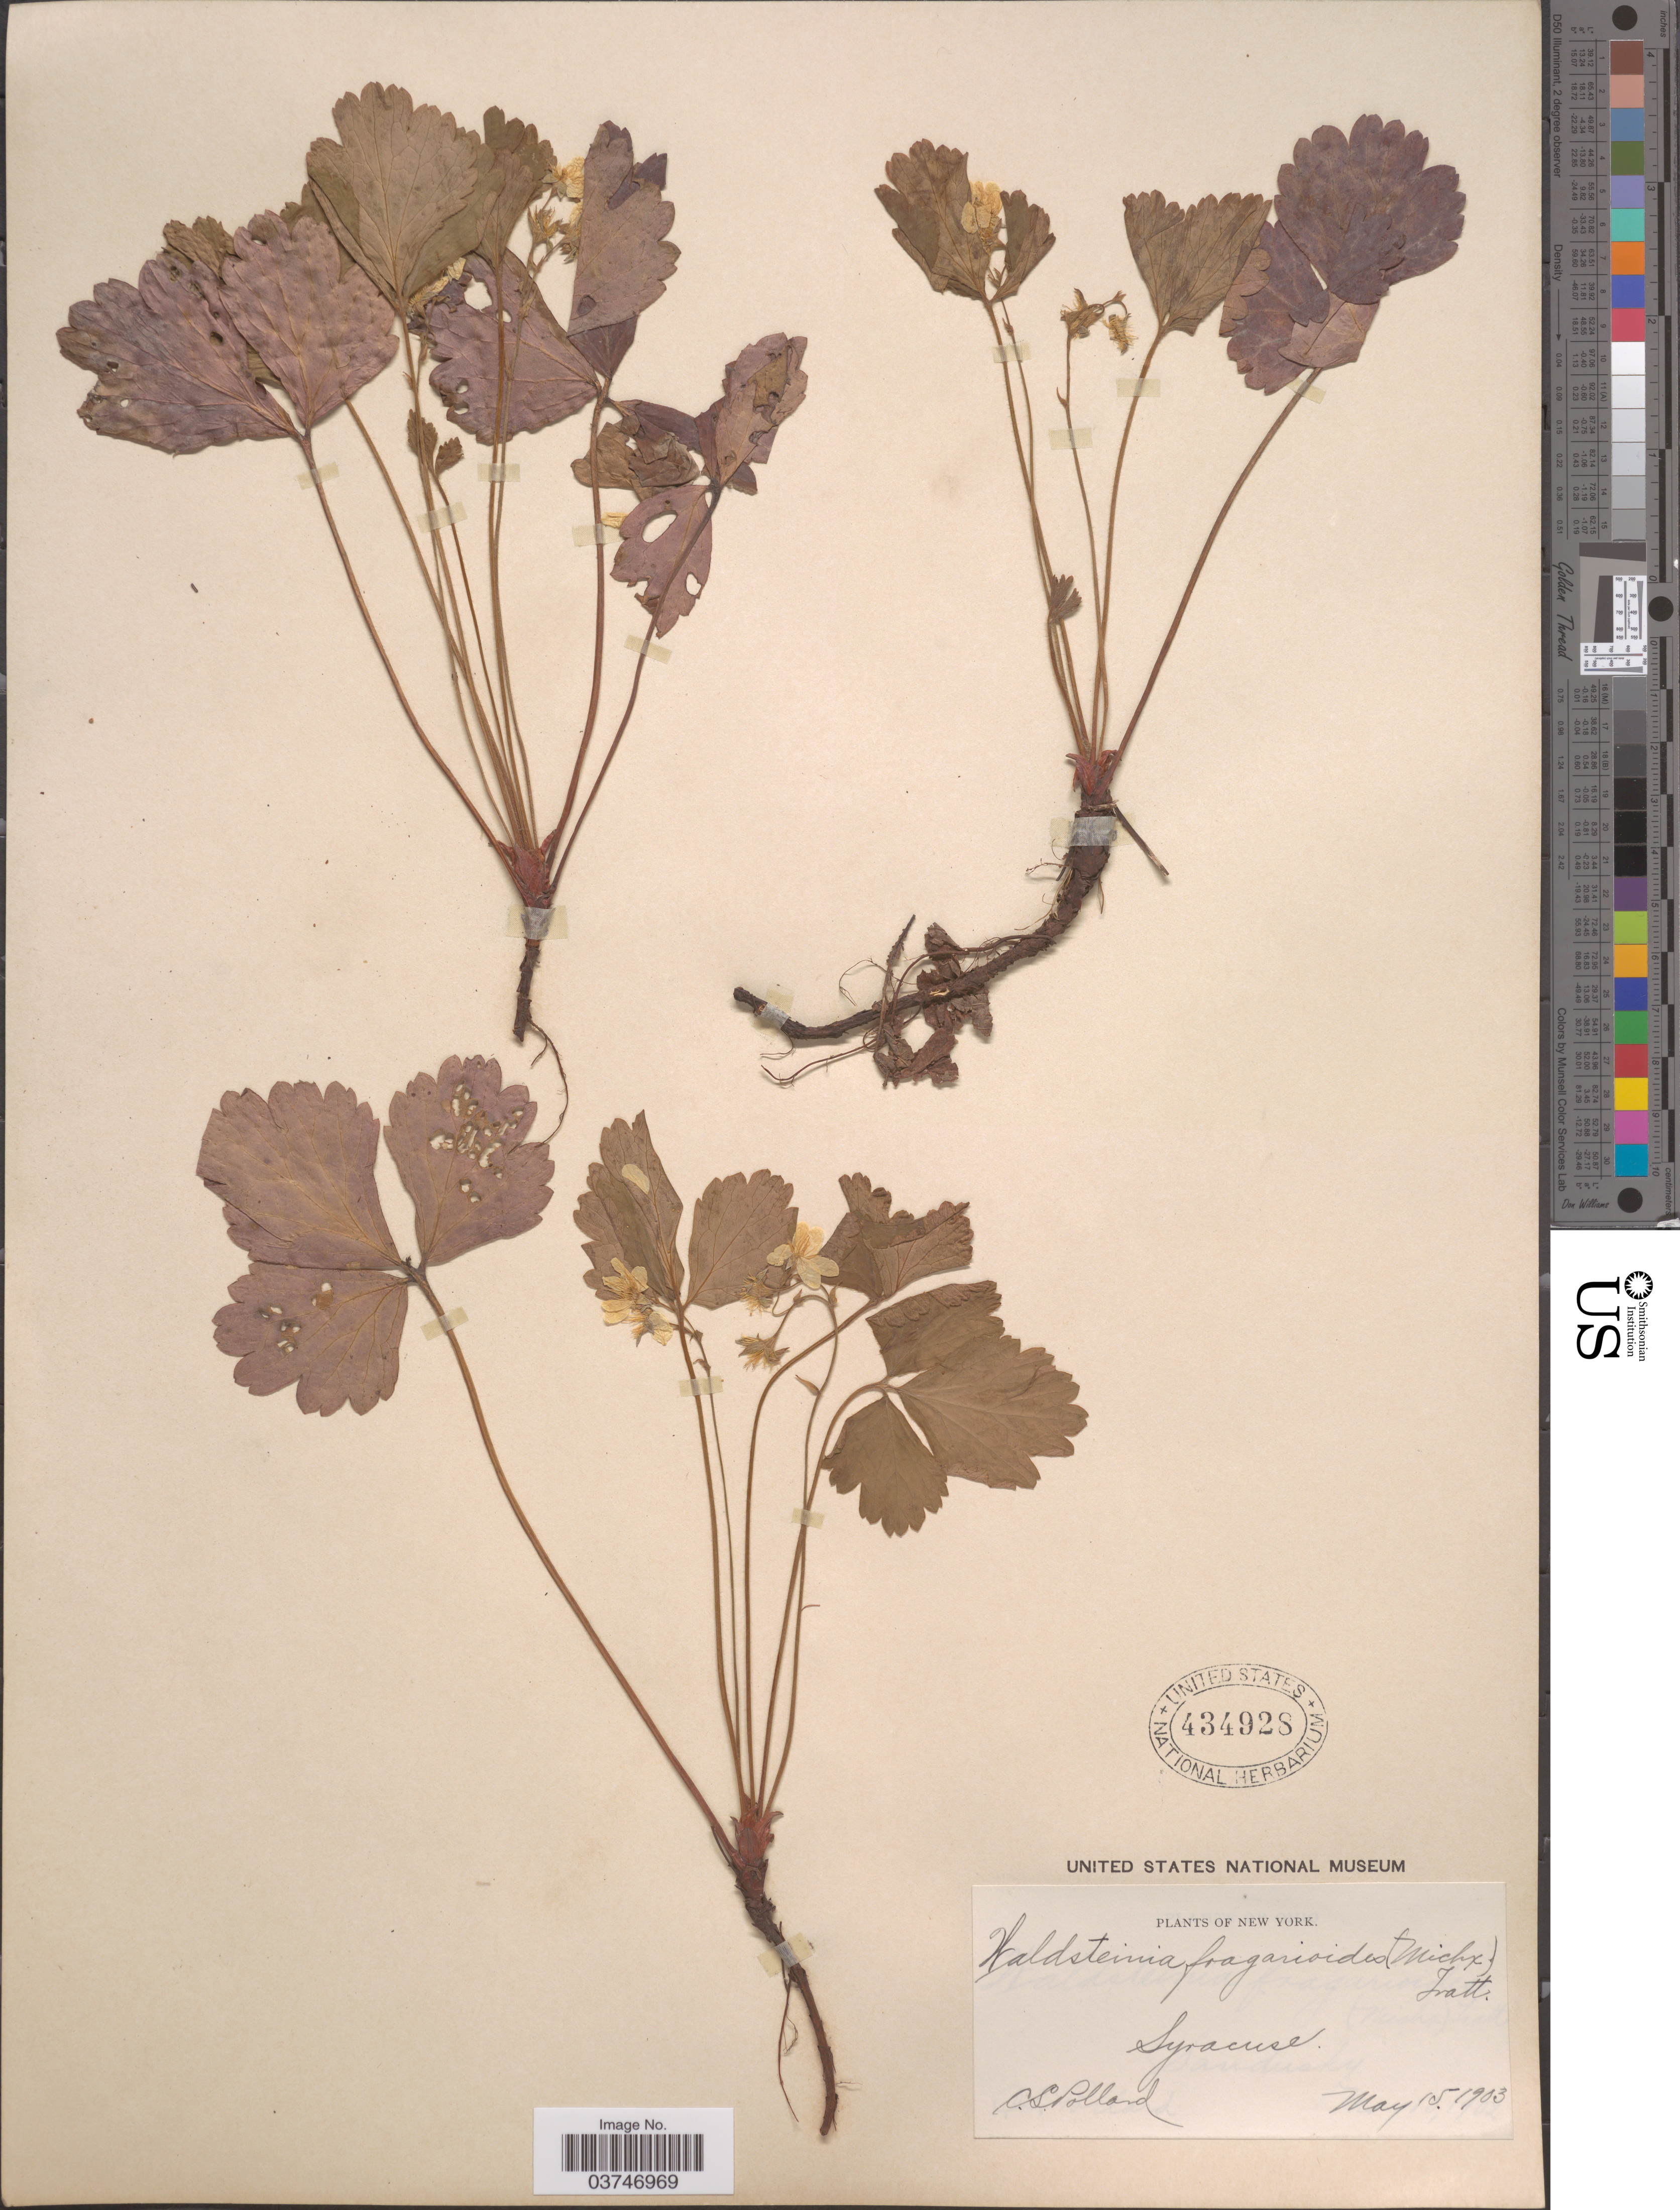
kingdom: Plantae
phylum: Tracheophyta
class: Magnoliopsida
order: Rosales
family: Rosaceae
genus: Waldsteinia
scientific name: Waldsteinia fragarioides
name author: (Michx.) Tratt.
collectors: C. L. Pollard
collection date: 1903-05-15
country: United States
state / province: New York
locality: Syracus.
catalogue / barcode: US 434928